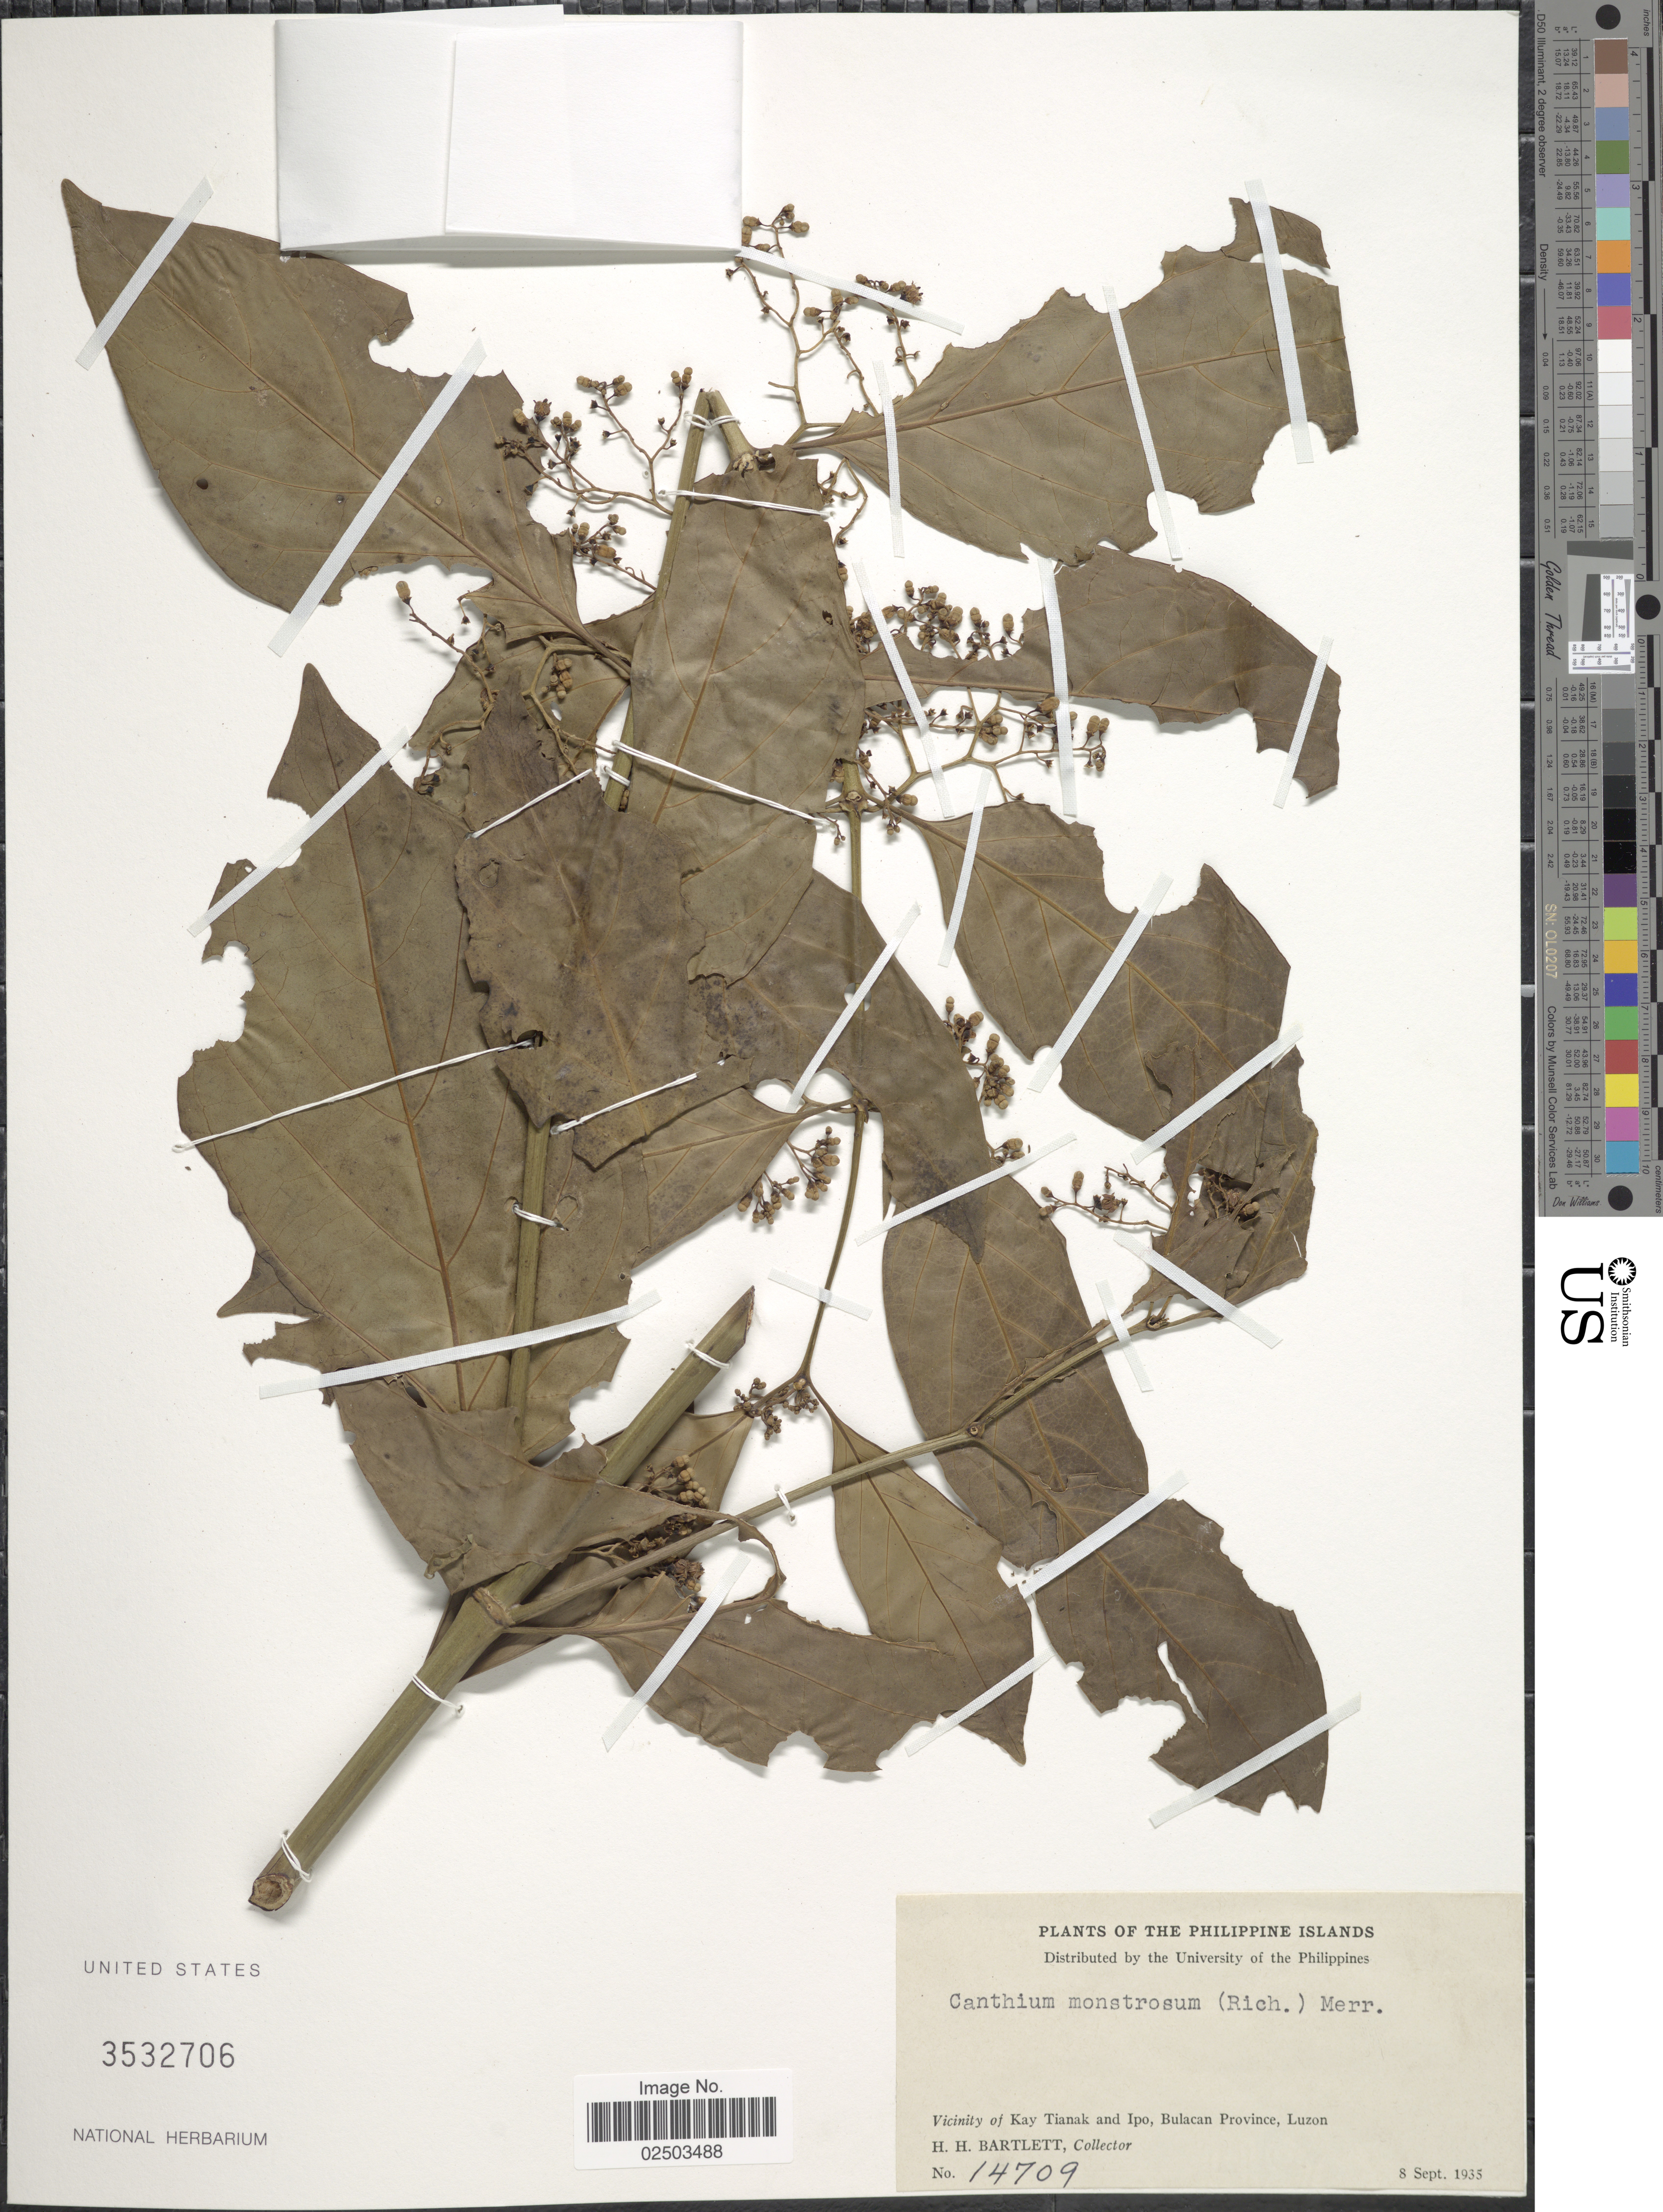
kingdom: Plantae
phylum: Tracheophyta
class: Magnoliopsida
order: Gentianales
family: Rubiaceae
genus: Canthium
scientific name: Canthium monstrosum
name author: (A. Rich.) Merr.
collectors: H. H. Bartlett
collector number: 14709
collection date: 1935-09-08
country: Philippines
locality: Vicinity of Kay Tianak and Ipo, Bulacan Province, Luzon, Philippine Islands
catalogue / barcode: US 3532706